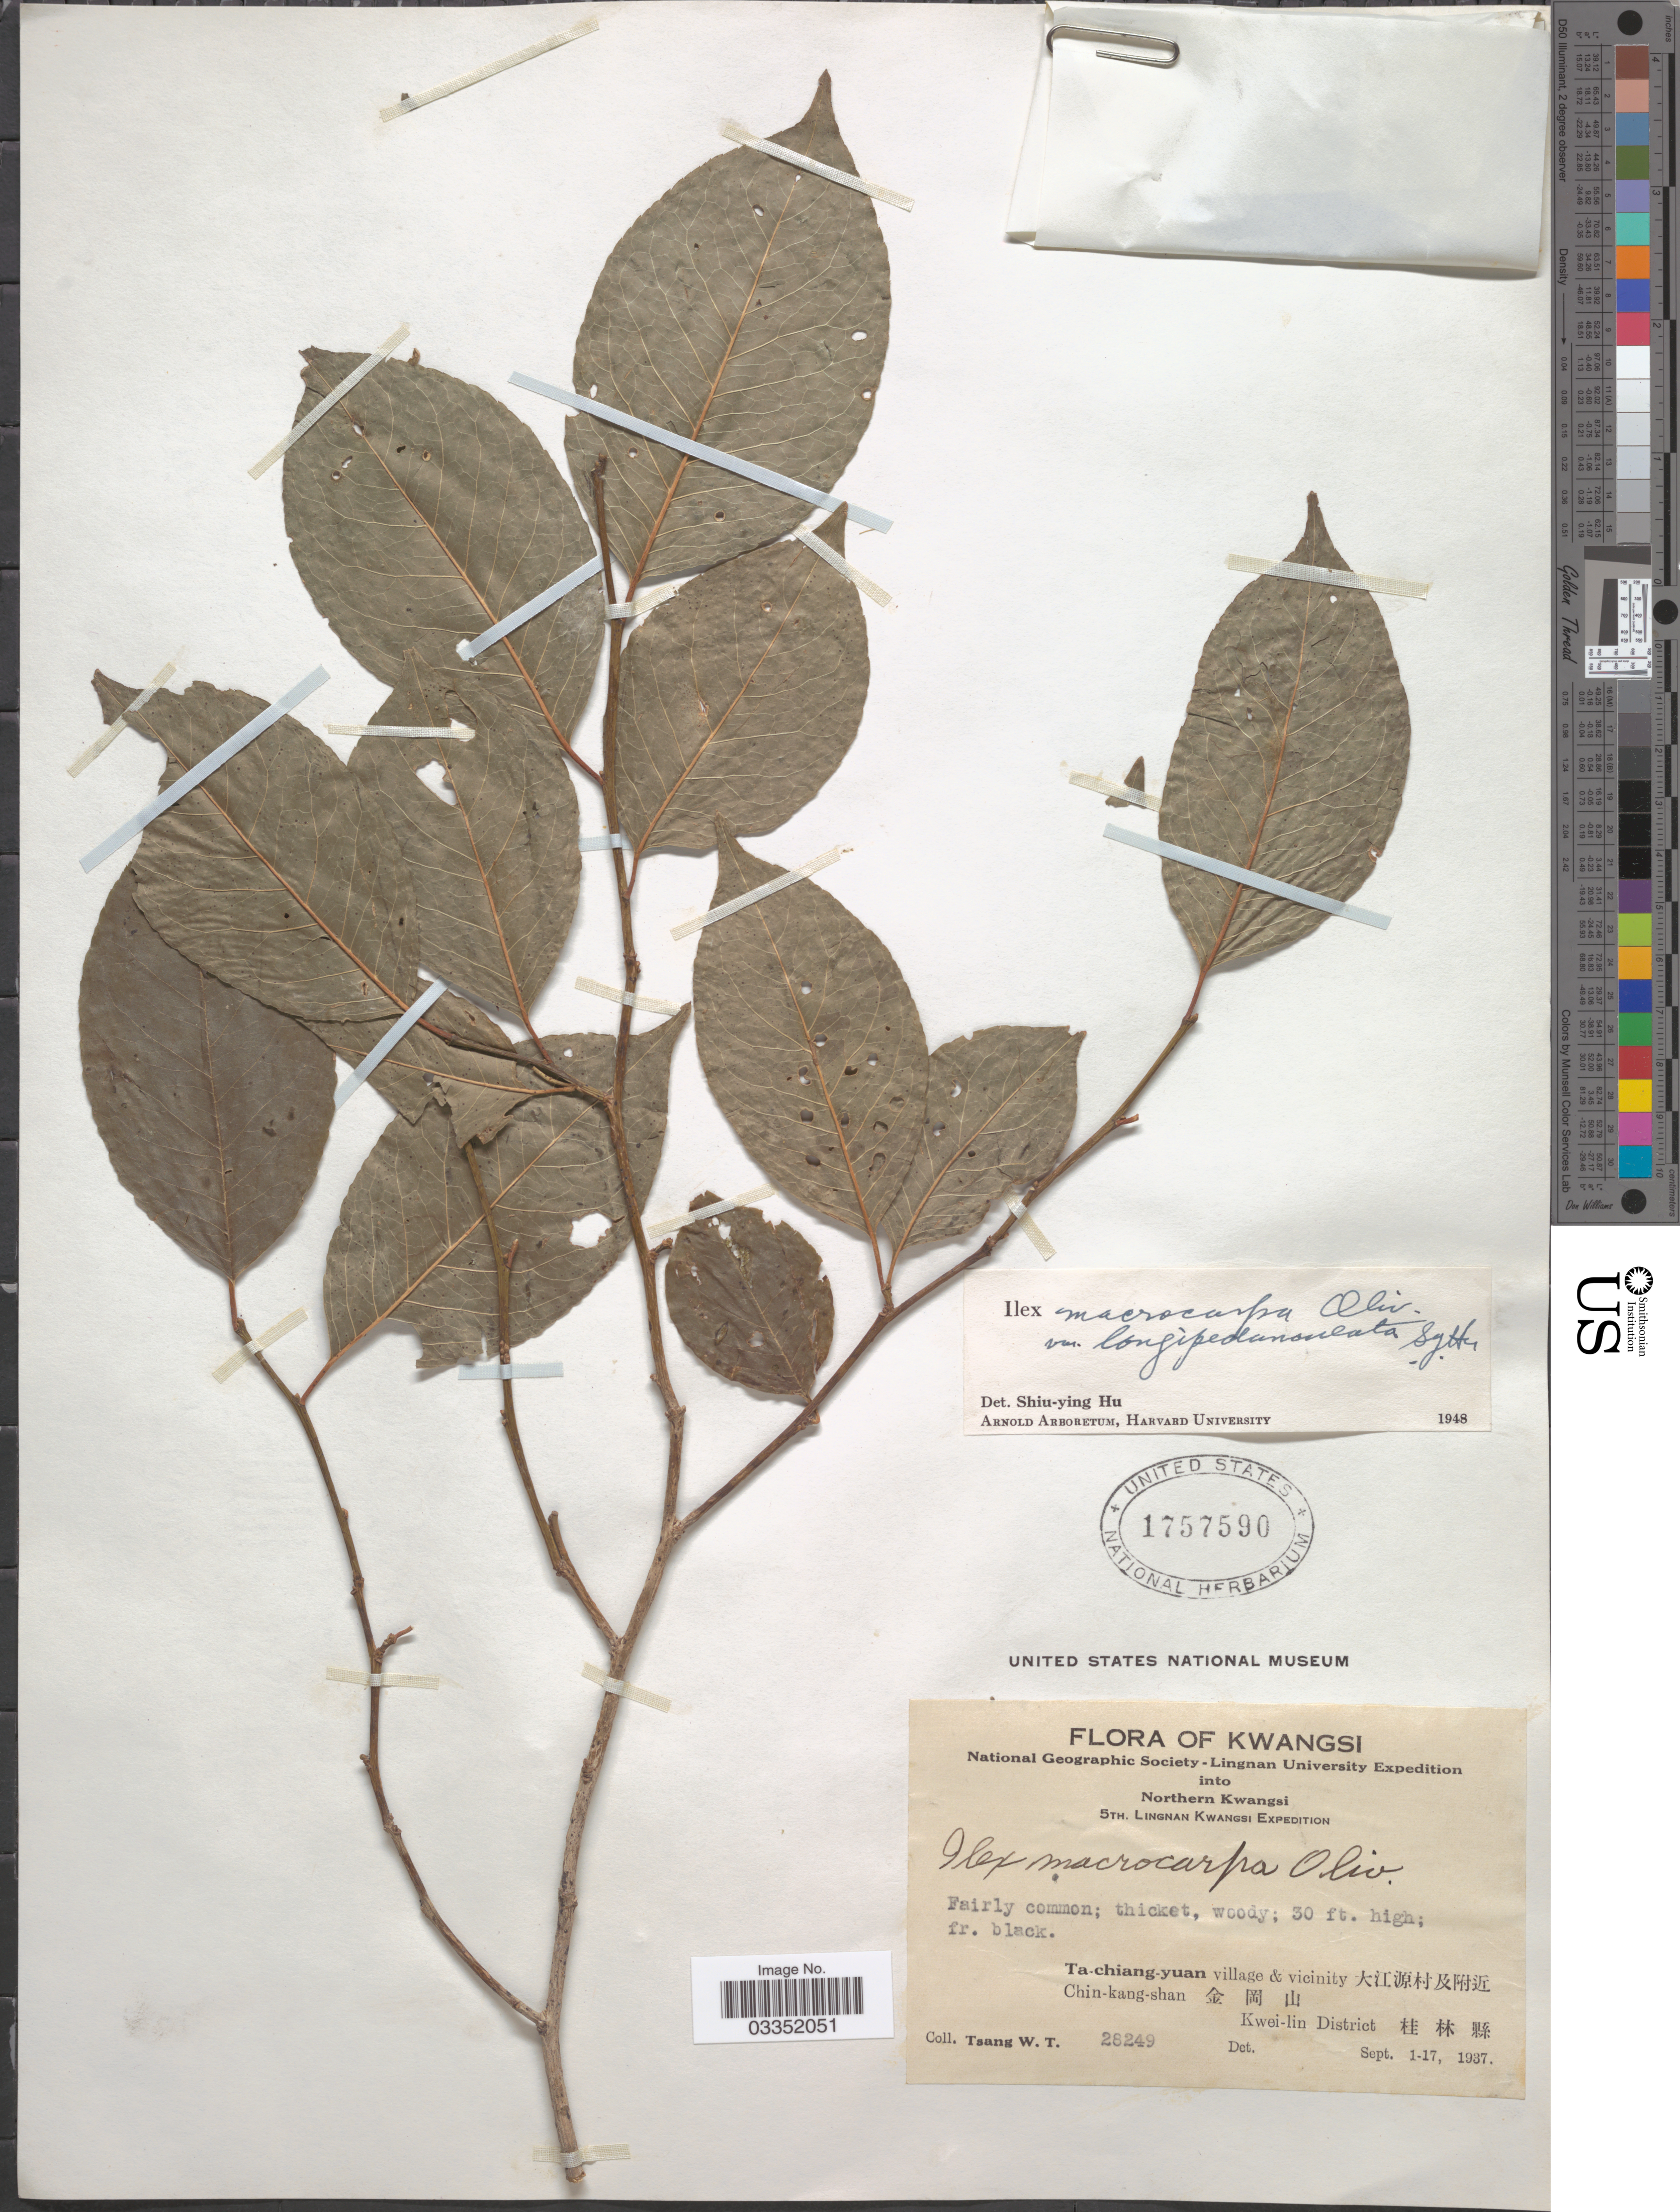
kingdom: Plantae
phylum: Tracheophyta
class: Magnoliopsida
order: Aquifoliales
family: Aquifoliaceae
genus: Ilex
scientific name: Ilex macrocarpa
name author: Oliv.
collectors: W. T. Tsang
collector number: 28249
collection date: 1937-09-01/1937-09-17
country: China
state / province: Guangxi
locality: Kwangsi.Ta-chiang-yuan village & vicinity Chin-kang-shan . Kwei-lin District .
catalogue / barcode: US 1757590